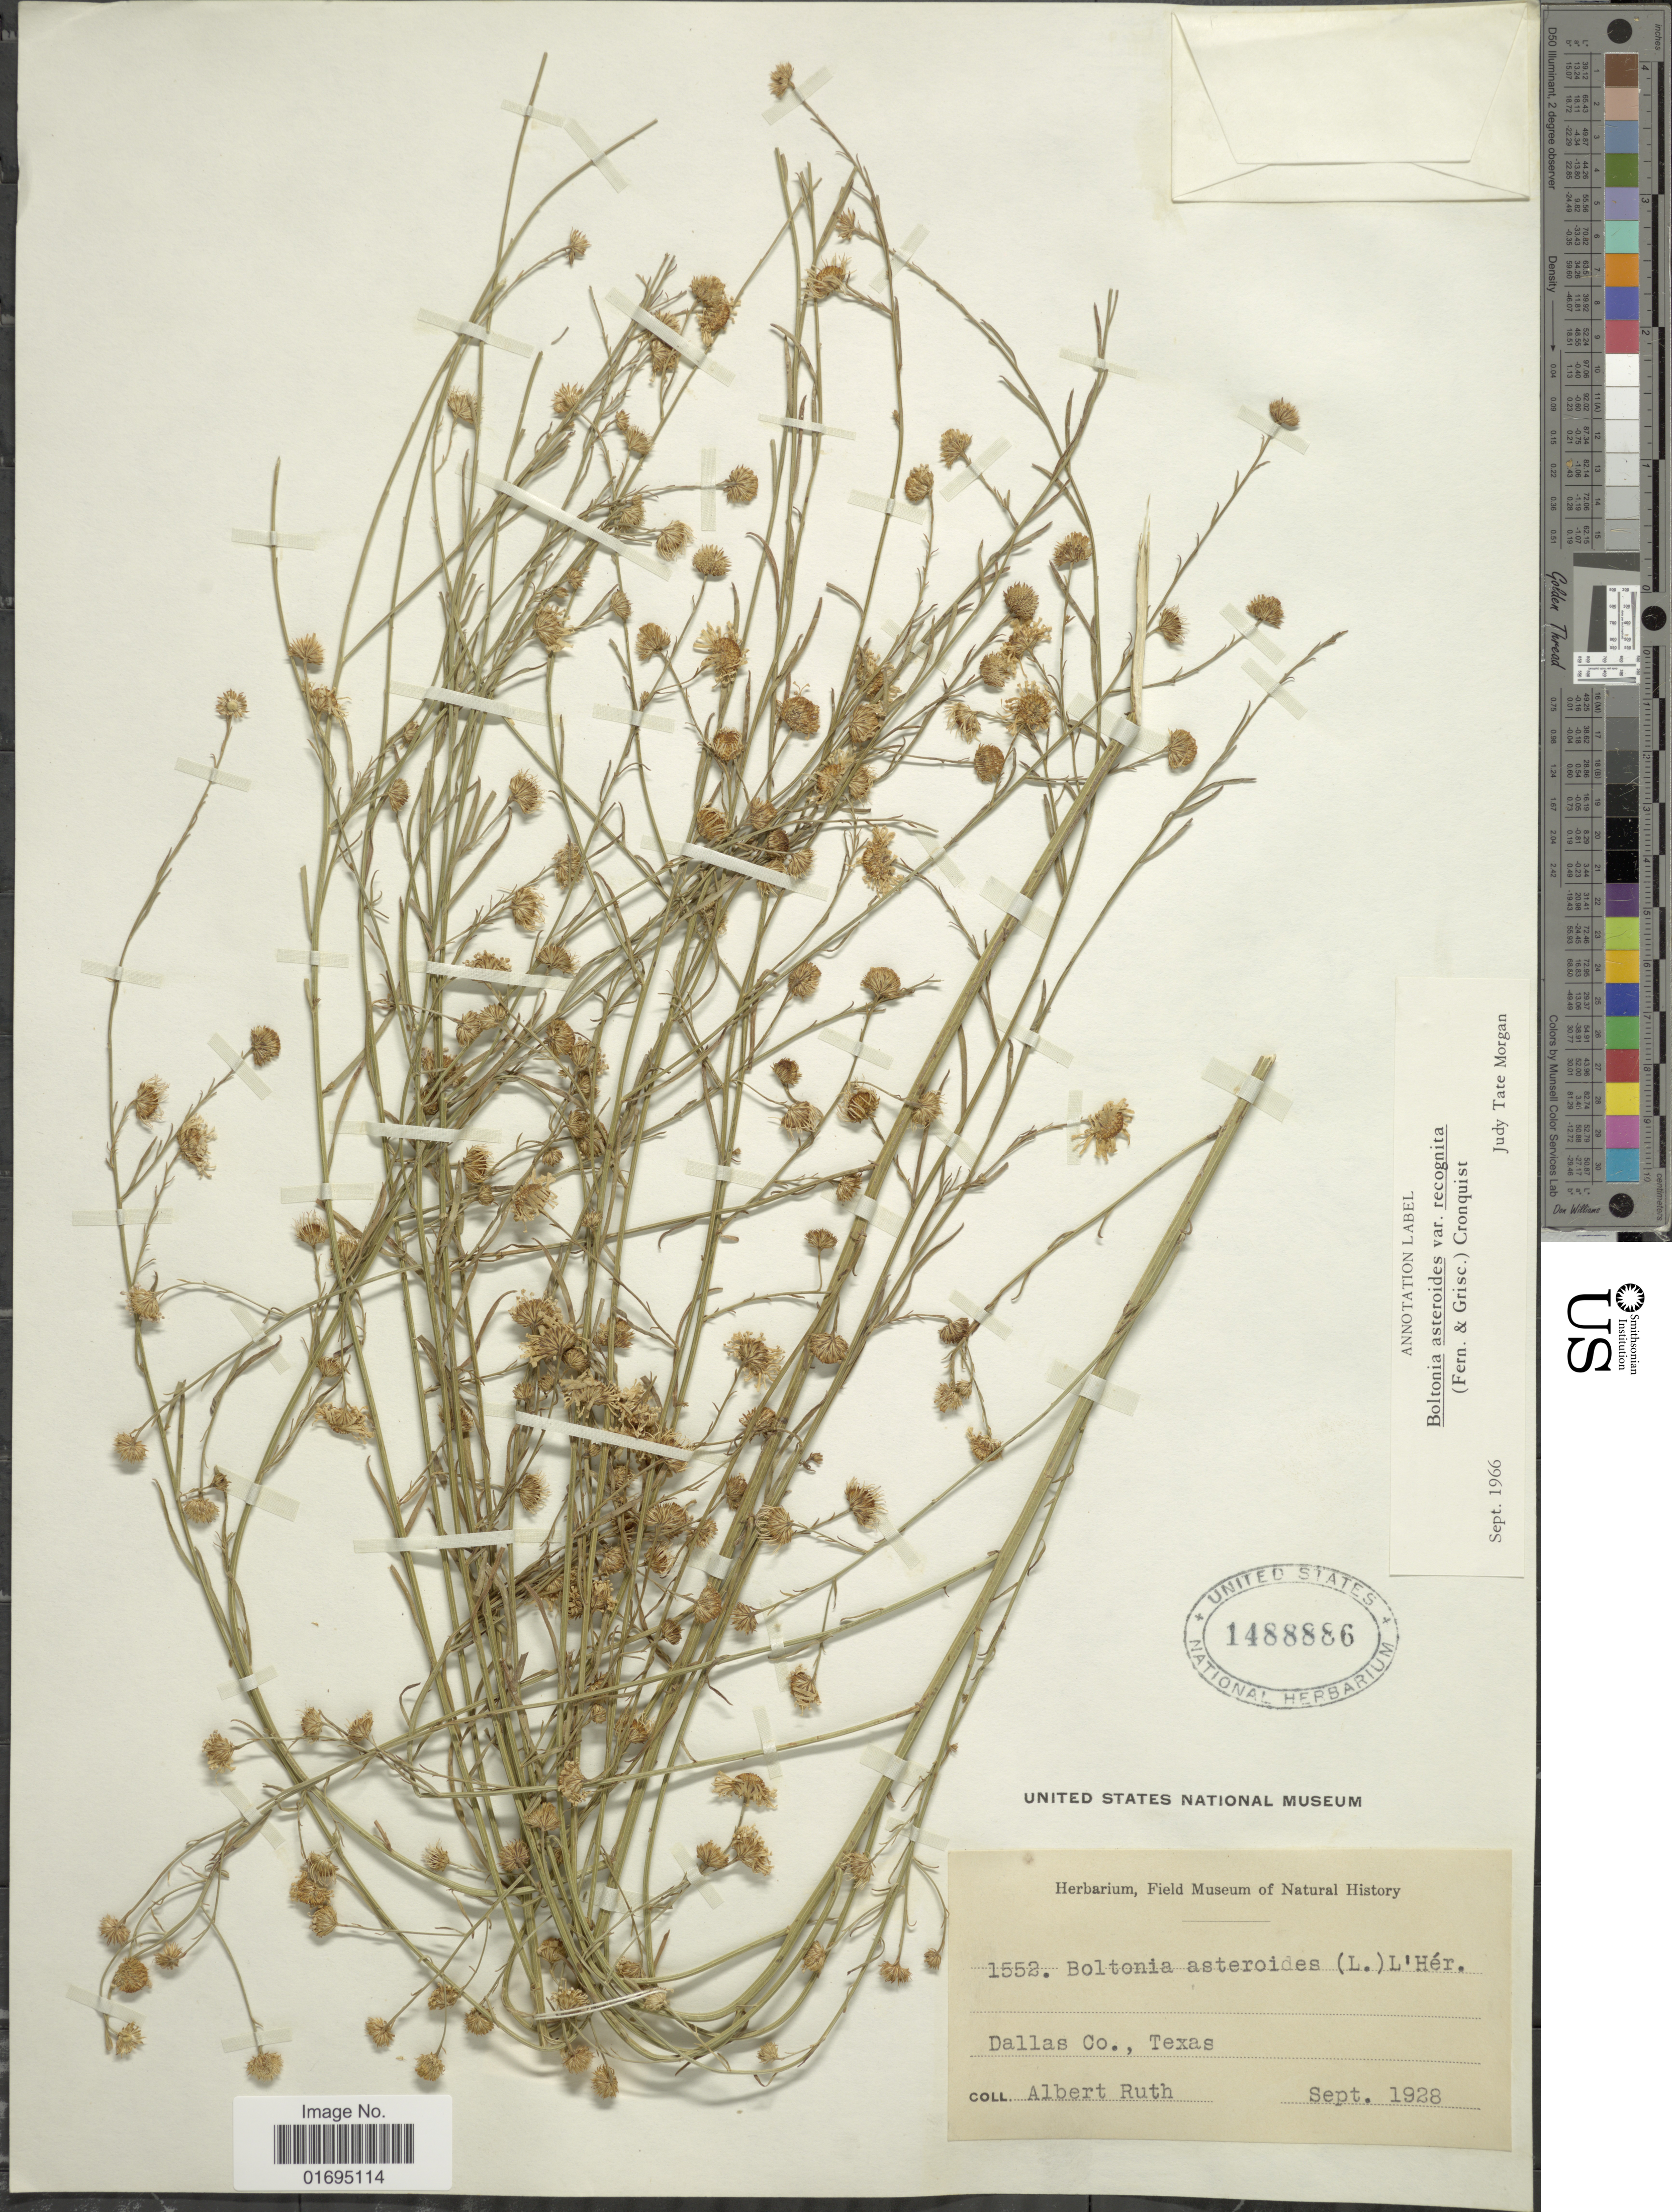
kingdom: Plantae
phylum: Tracheophyta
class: Magnoliopsida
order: Asterales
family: Asteraceae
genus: Boltonia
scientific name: Boltonia asteroides var. recognita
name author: (Fernald & Griscom) Cronq.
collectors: A. Ruth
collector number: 1552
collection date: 1928-09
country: United States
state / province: Texas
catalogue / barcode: US 1488886